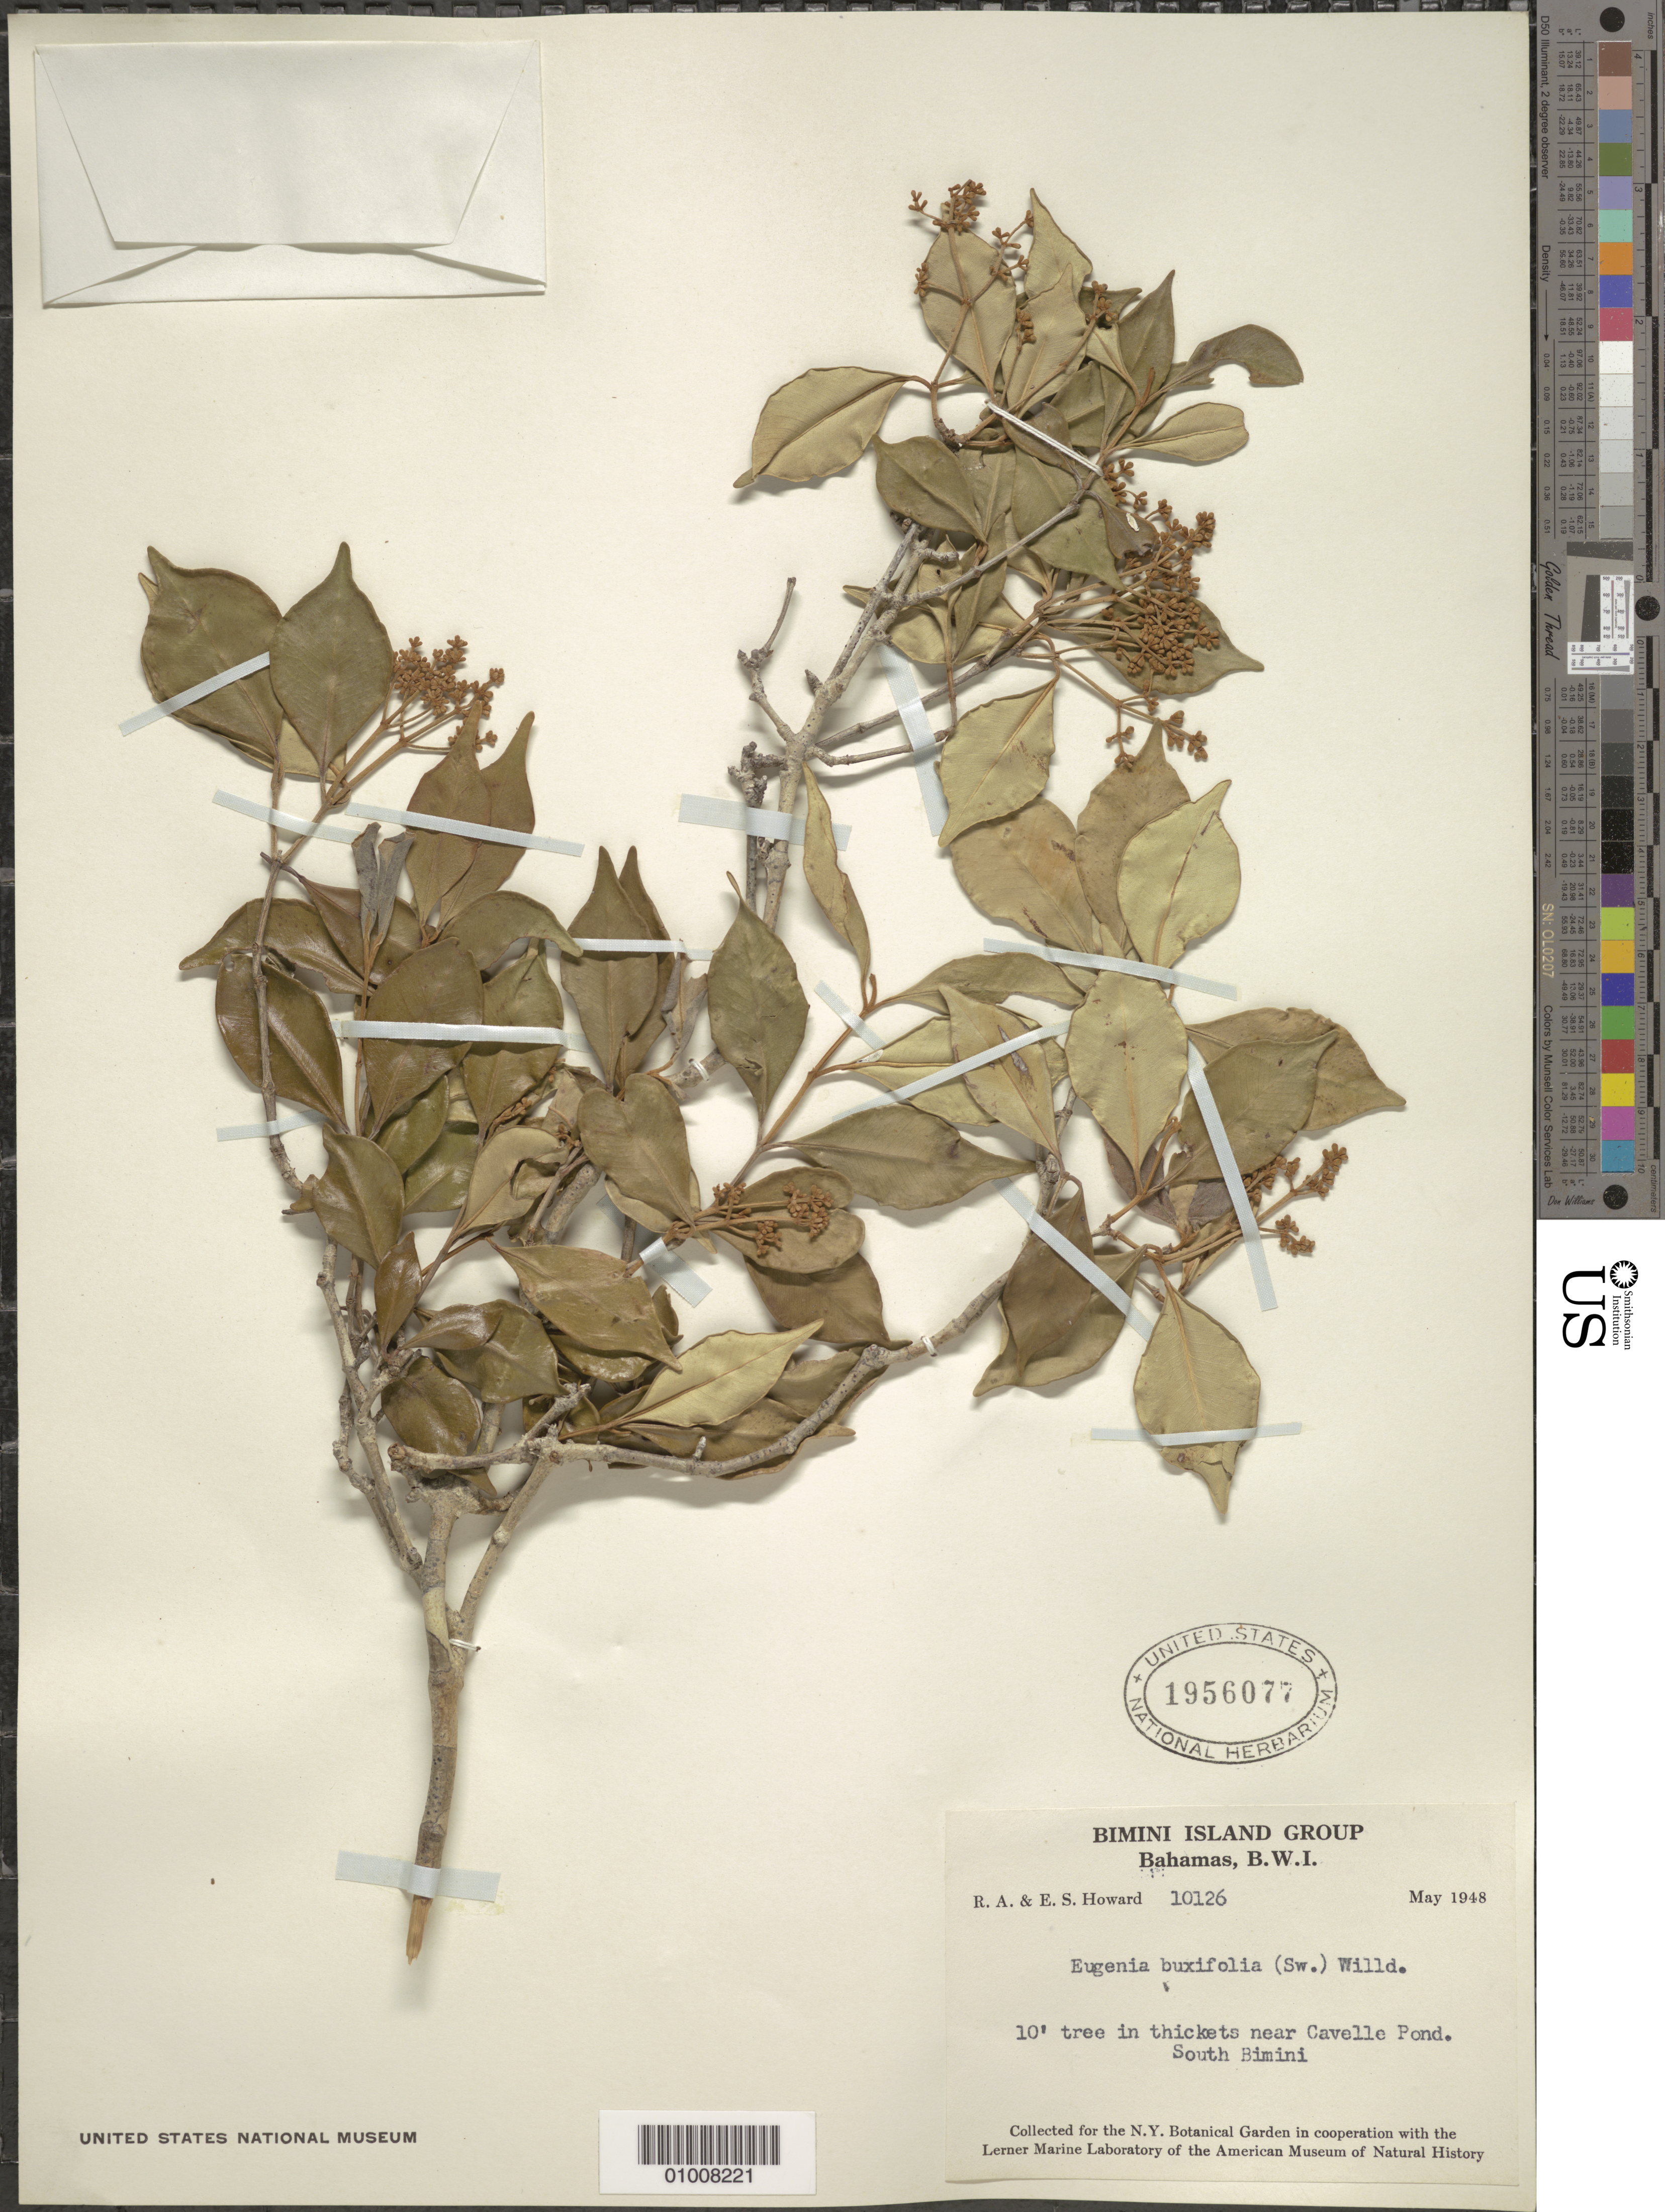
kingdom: Plantae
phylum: Tracheophyta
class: Magnoliopsida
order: Myrtales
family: Myrtaceae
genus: Myrcia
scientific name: Myrcia neopallens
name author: A.R. Lourenço & E. Lucas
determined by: Strong, Mark T., (BOT), Smithsonian Institution - National Museum of Natural History (UNITED STATES)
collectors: R. A. Howard & E. S. Howard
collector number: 10126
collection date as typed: May 1948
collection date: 1948-05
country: Bahamas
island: South Bimini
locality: Near Cavelle Pond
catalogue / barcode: US 1956077